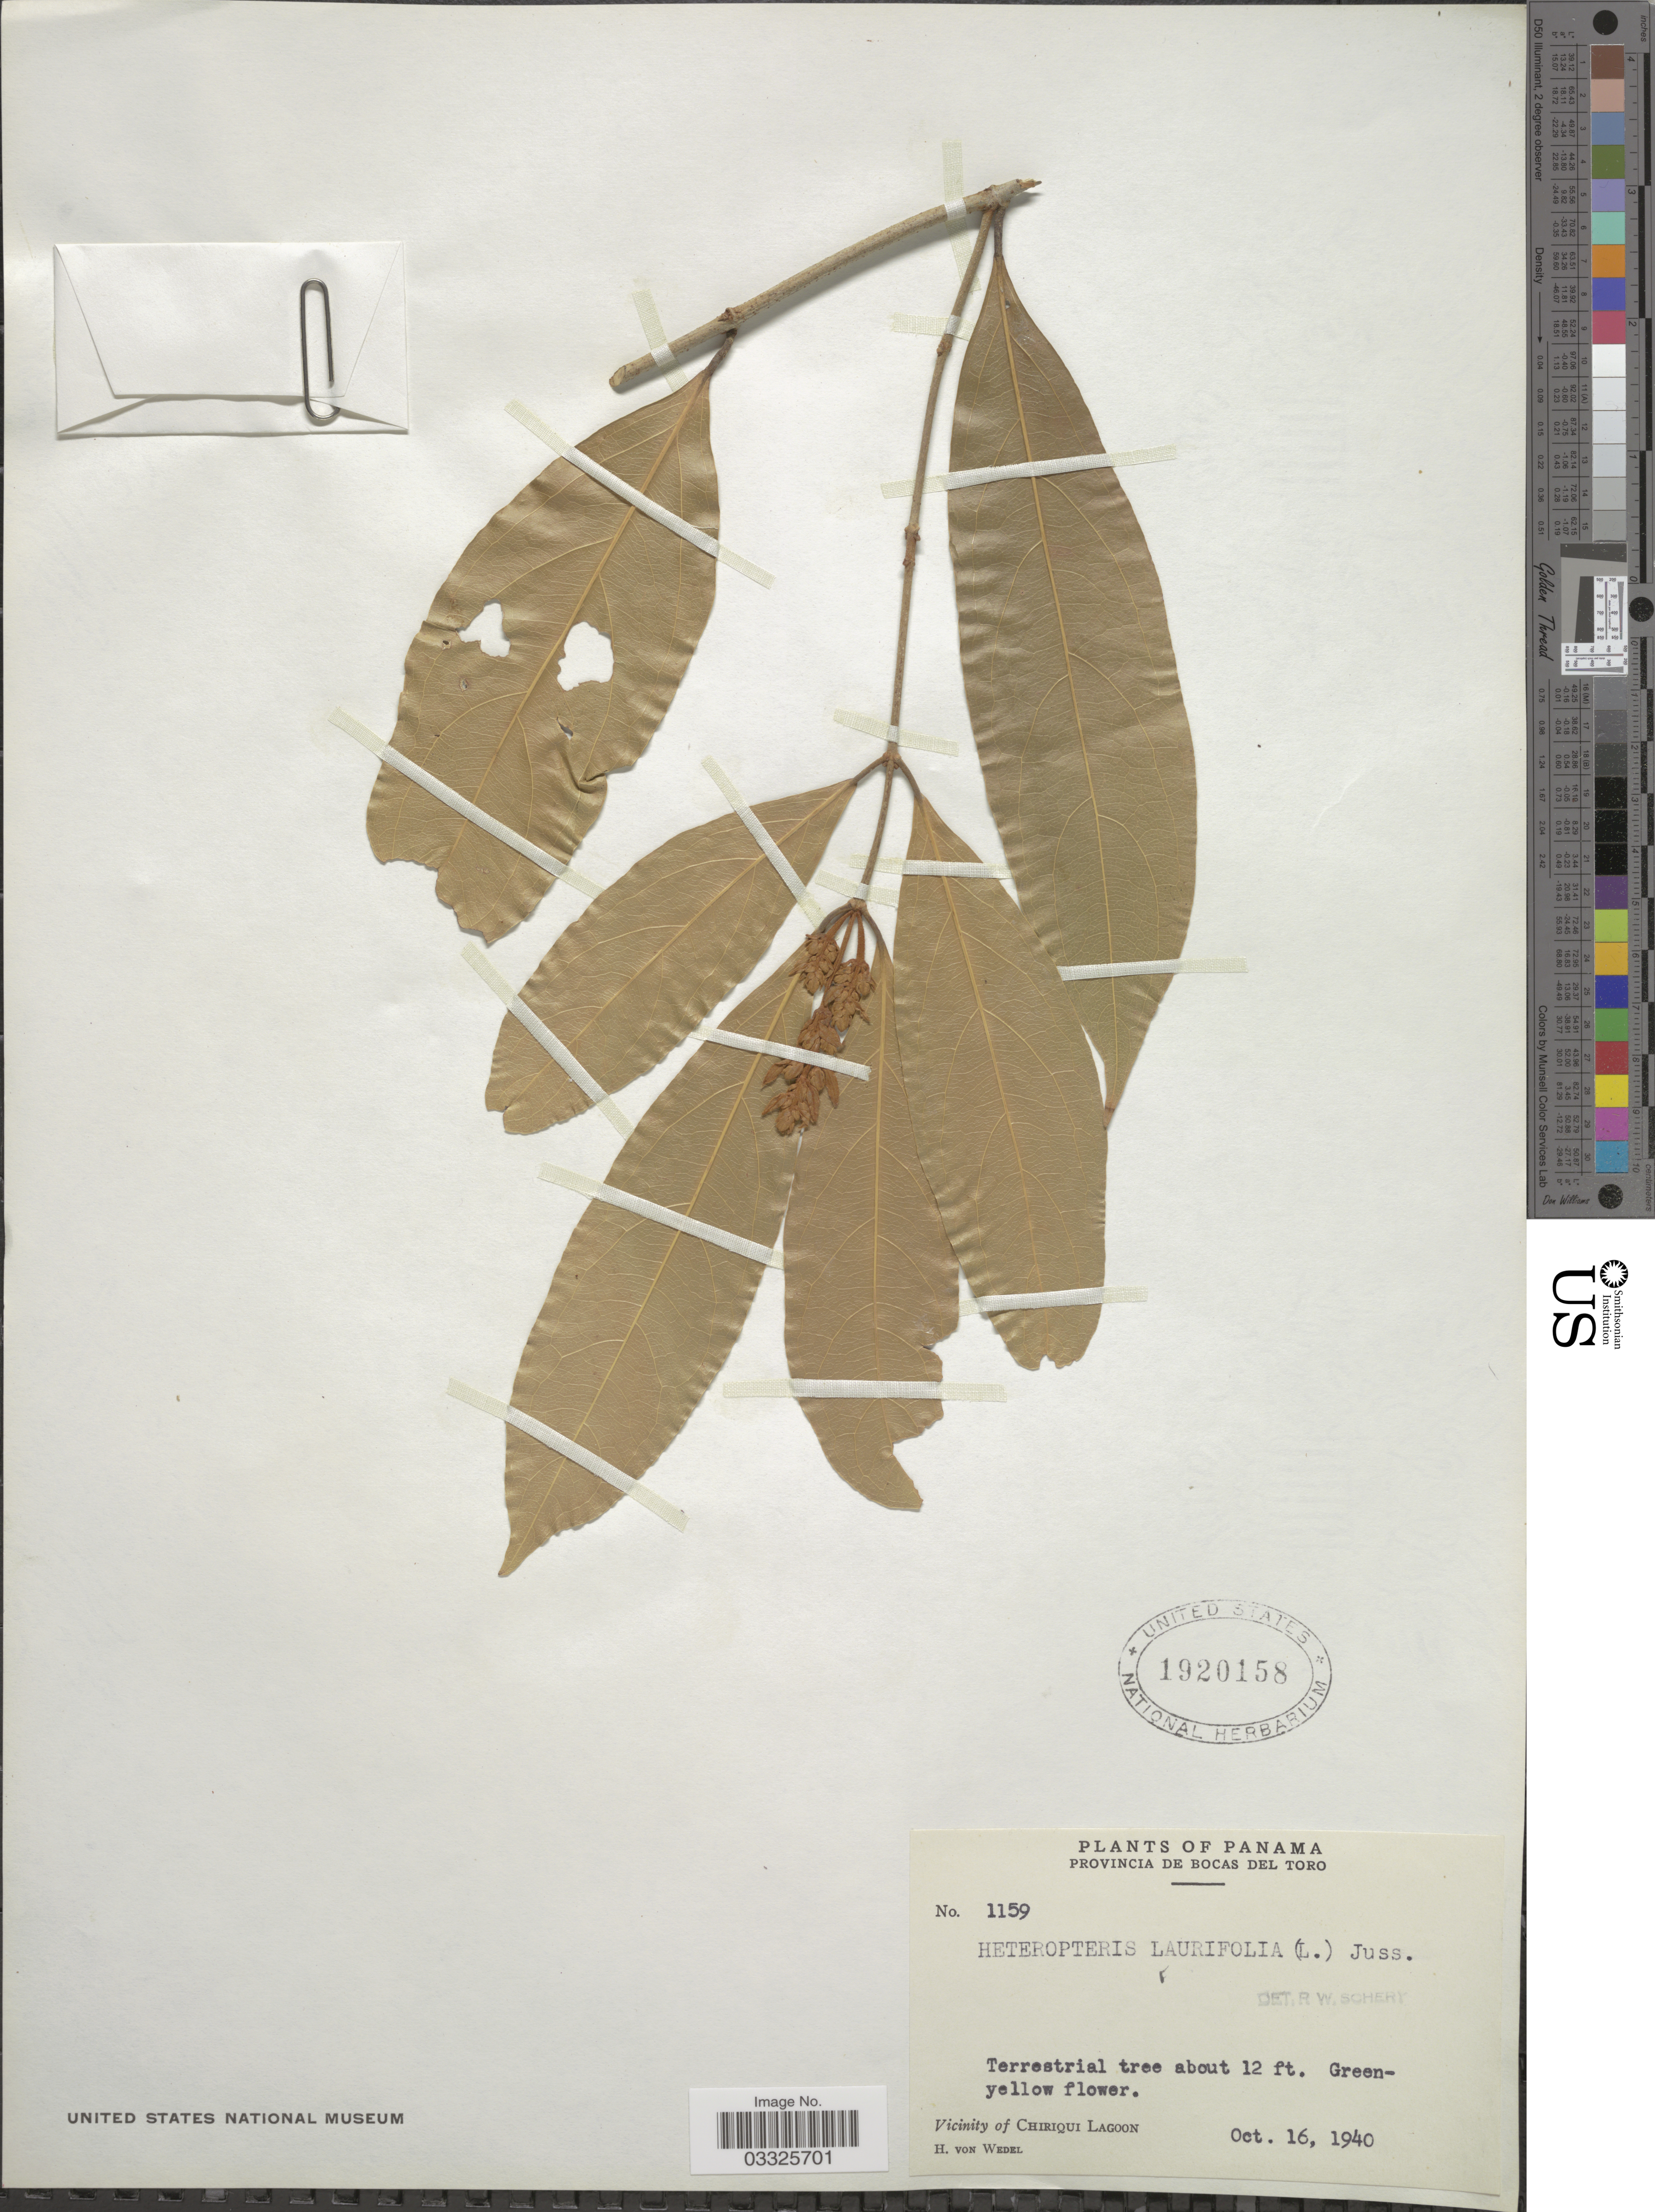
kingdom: Plantae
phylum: Tracheophyta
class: Magnoliopsida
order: Malpighiales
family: Malpighiaceae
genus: Heteropterys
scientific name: Heteropterys laurifolia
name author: (L.) A. Juss.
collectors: H. von Wedel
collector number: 1159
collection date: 1940-10-16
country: Panama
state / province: Bocas del Toro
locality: Vicinity of Chiriqui Lagoon.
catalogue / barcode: US 1920158